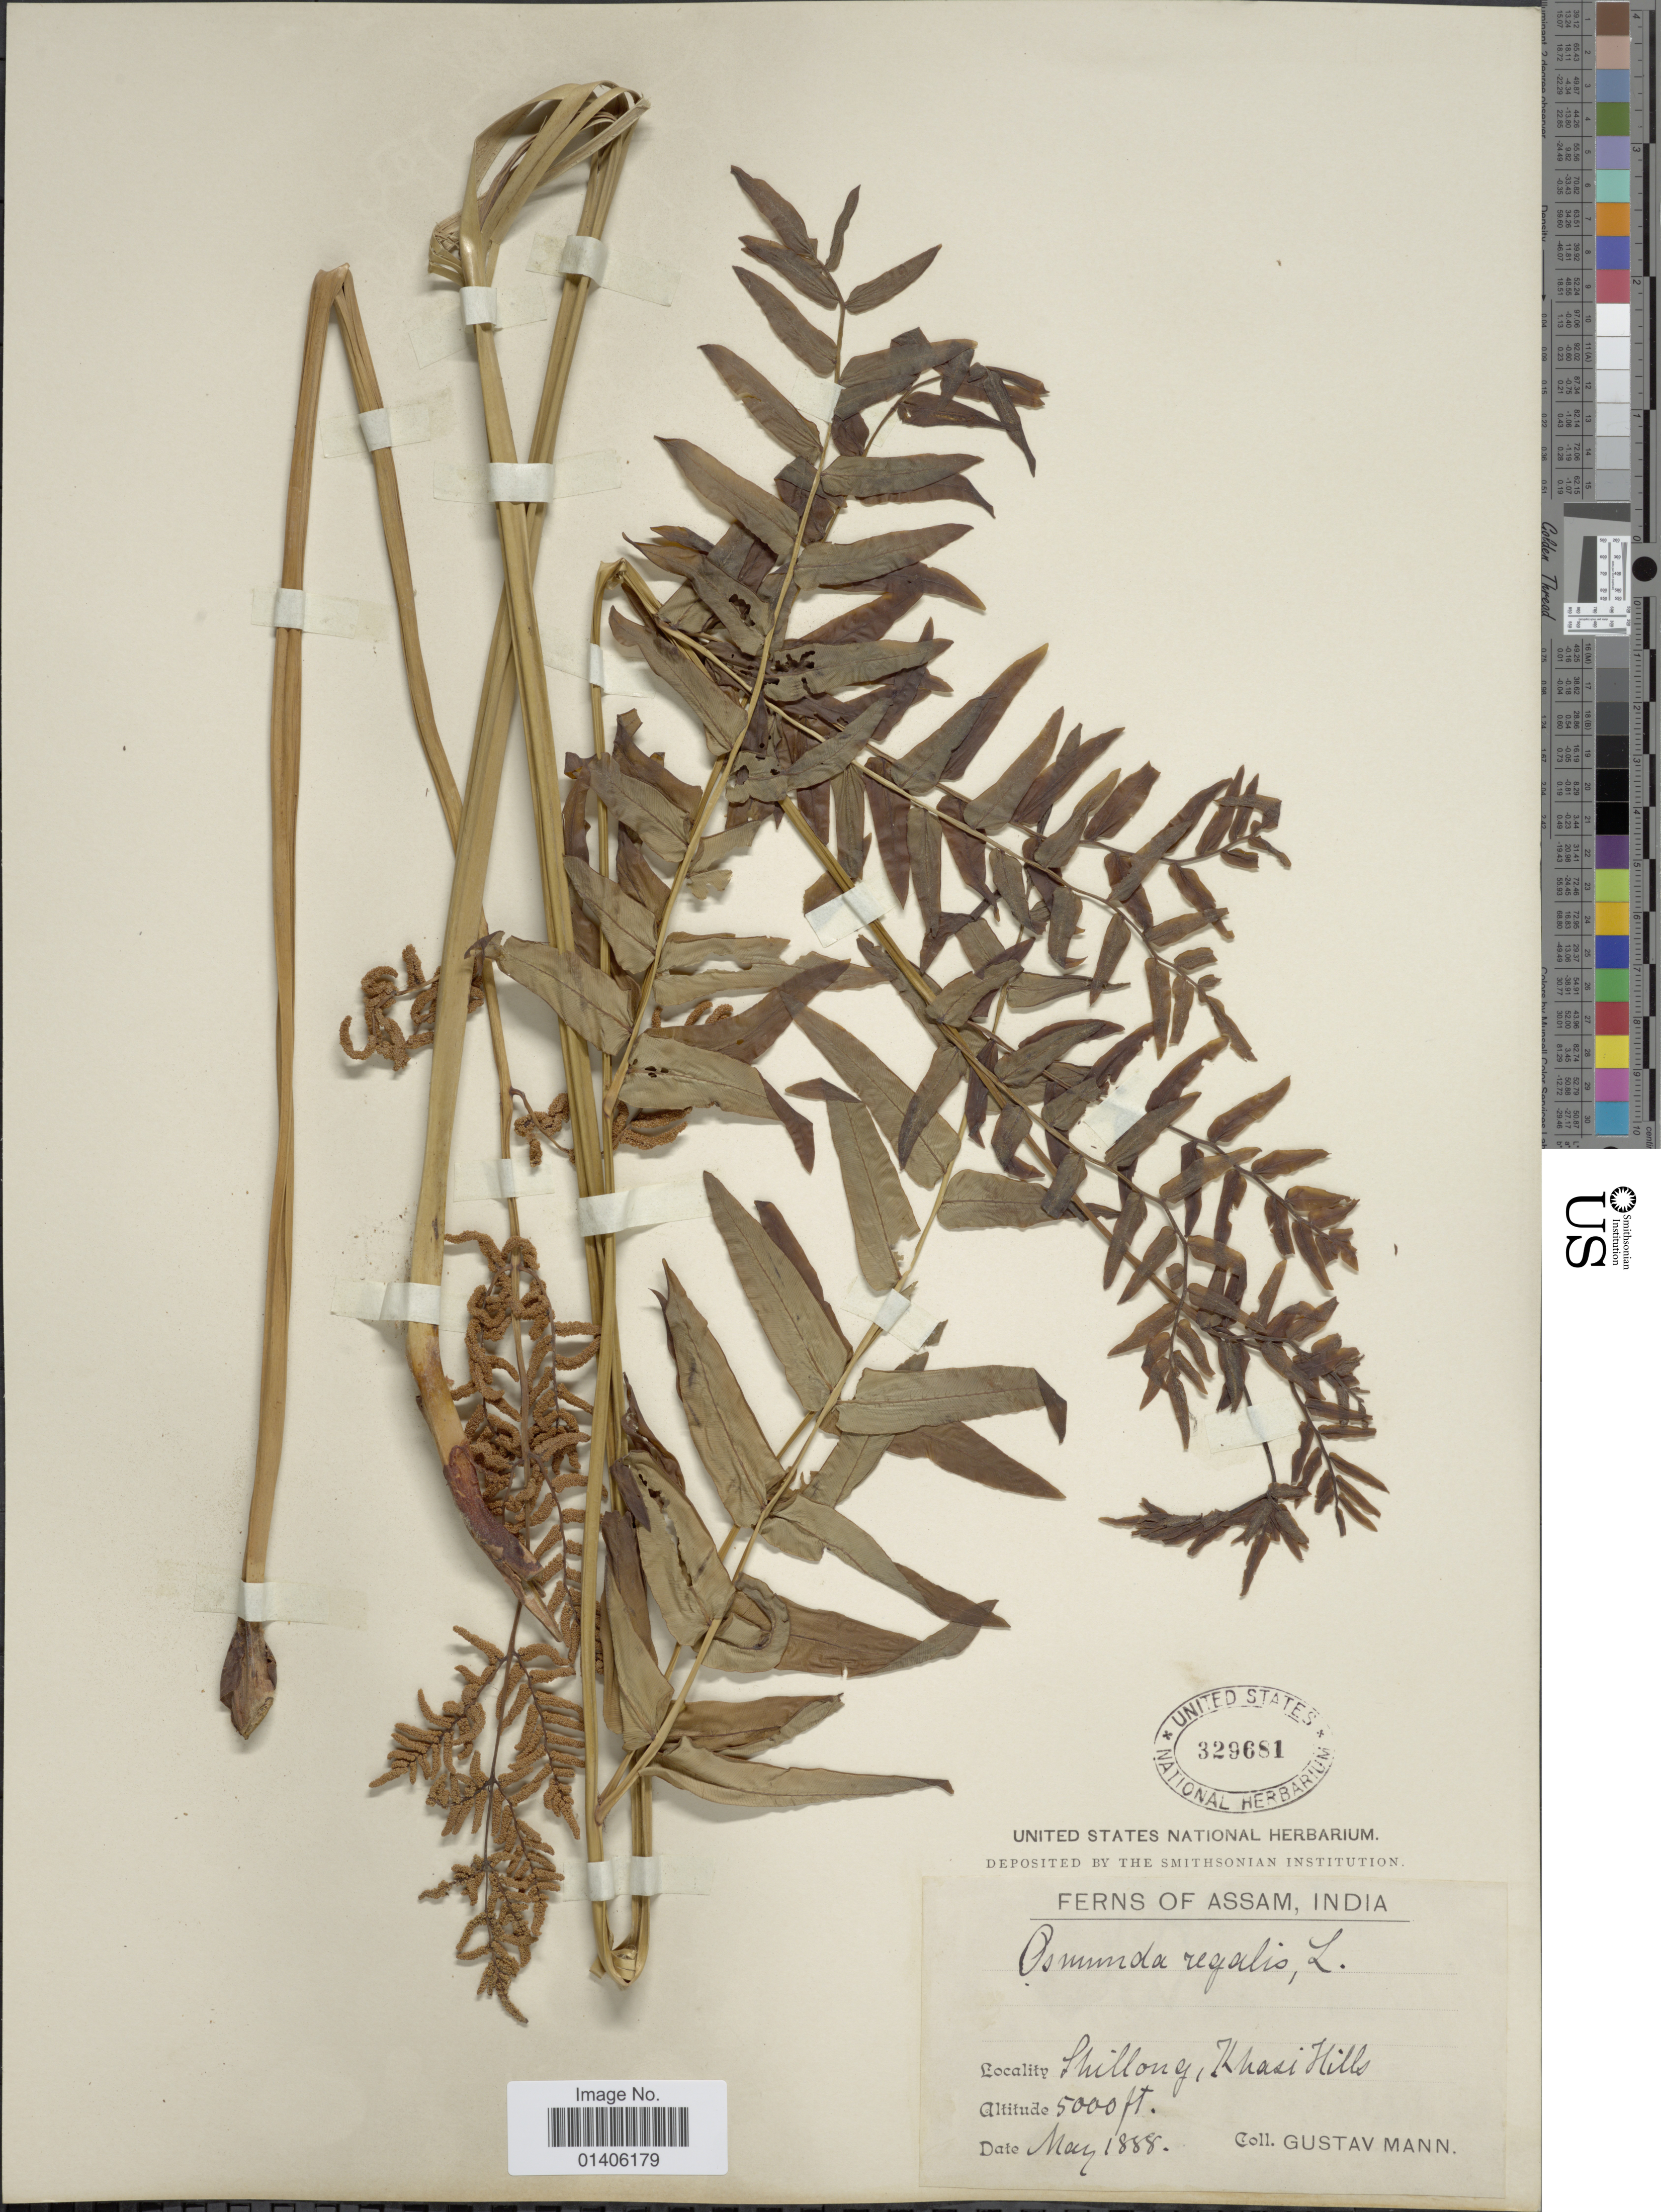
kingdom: Plantae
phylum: Tracheophyta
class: Polypodiopsida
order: Osmundales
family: Osmundaceae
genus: Osmunda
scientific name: Osmunda lancea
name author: Thunb.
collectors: G. Mann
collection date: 1888-05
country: India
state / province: Meghalaya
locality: Shillong, Khasi Hills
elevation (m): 1524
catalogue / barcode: US 329681